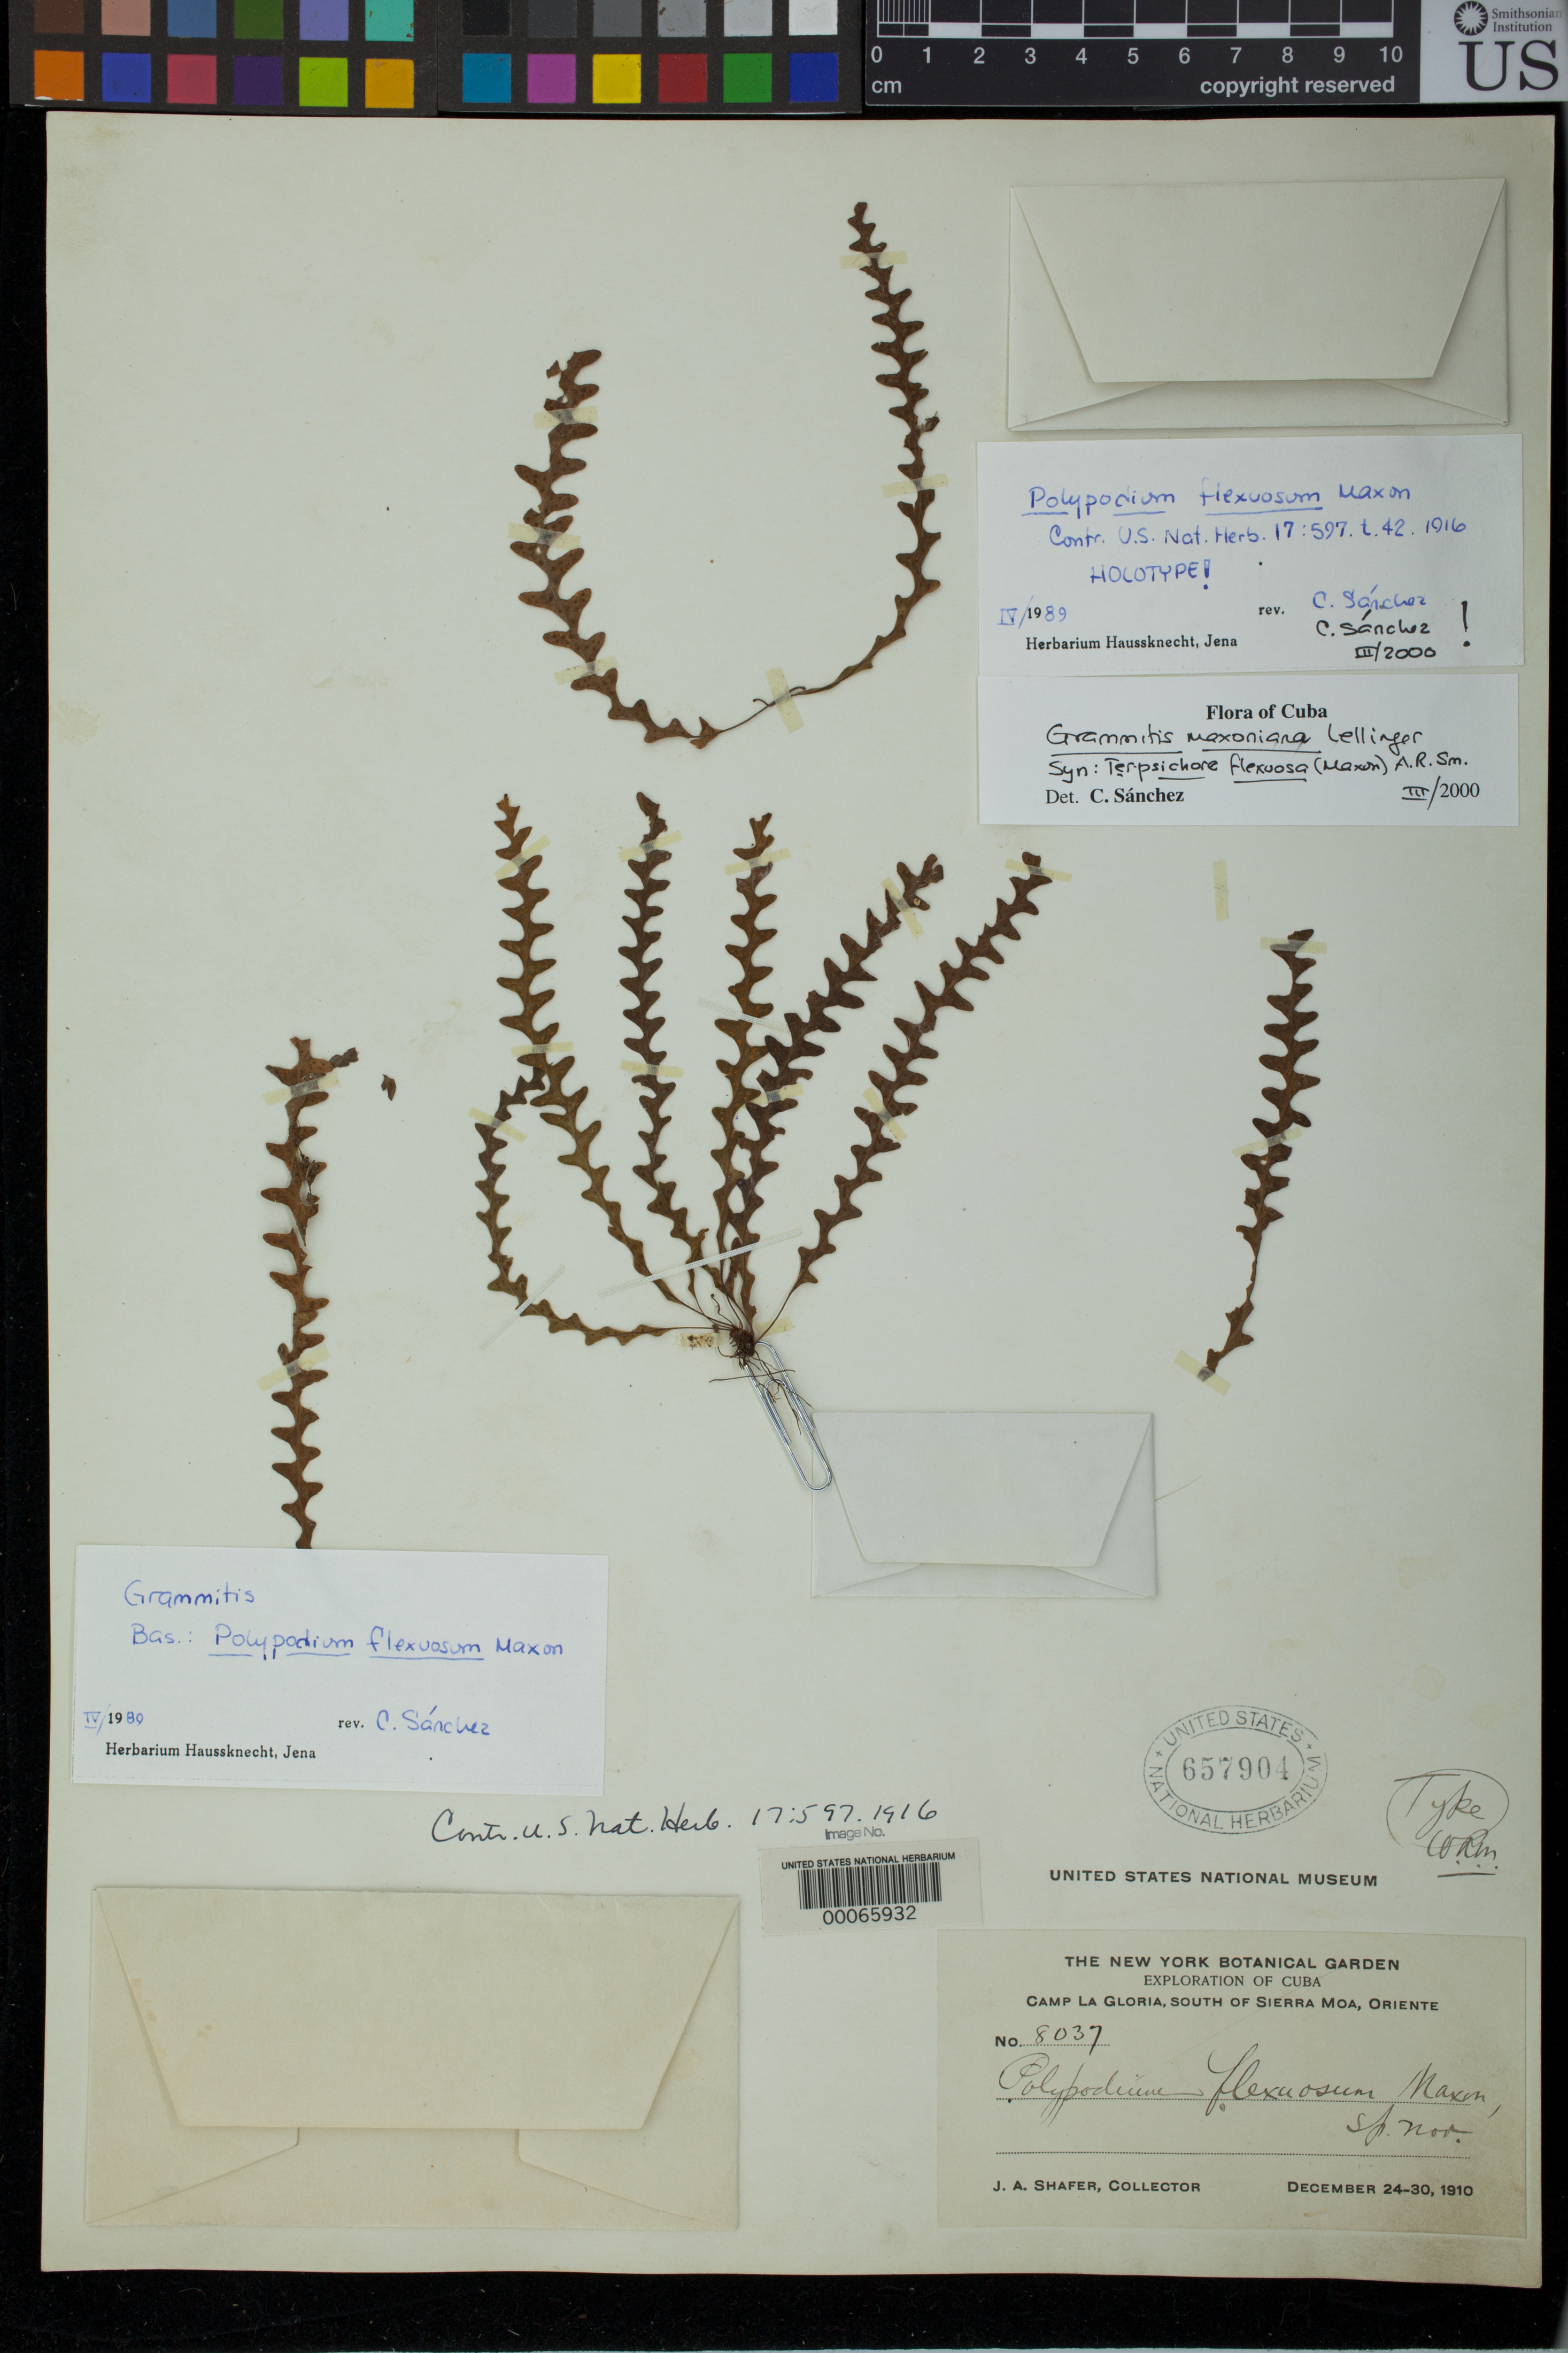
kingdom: Plantae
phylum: Tracheophyta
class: Polypodiopsida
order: Polypodiales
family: Polypodiaceae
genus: Polypodium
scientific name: Polypodium flexuosum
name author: Maxon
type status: Holotype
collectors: J. A. Shafer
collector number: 8037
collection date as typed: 24 Dec 1910 to 30 Dec 1910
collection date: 1910-12-24/1910-12-30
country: Cuba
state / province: Oriente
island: Greater Antilles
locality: Camp La Gloria, S of Sierra Moa, Oriente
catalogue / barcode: US 657904